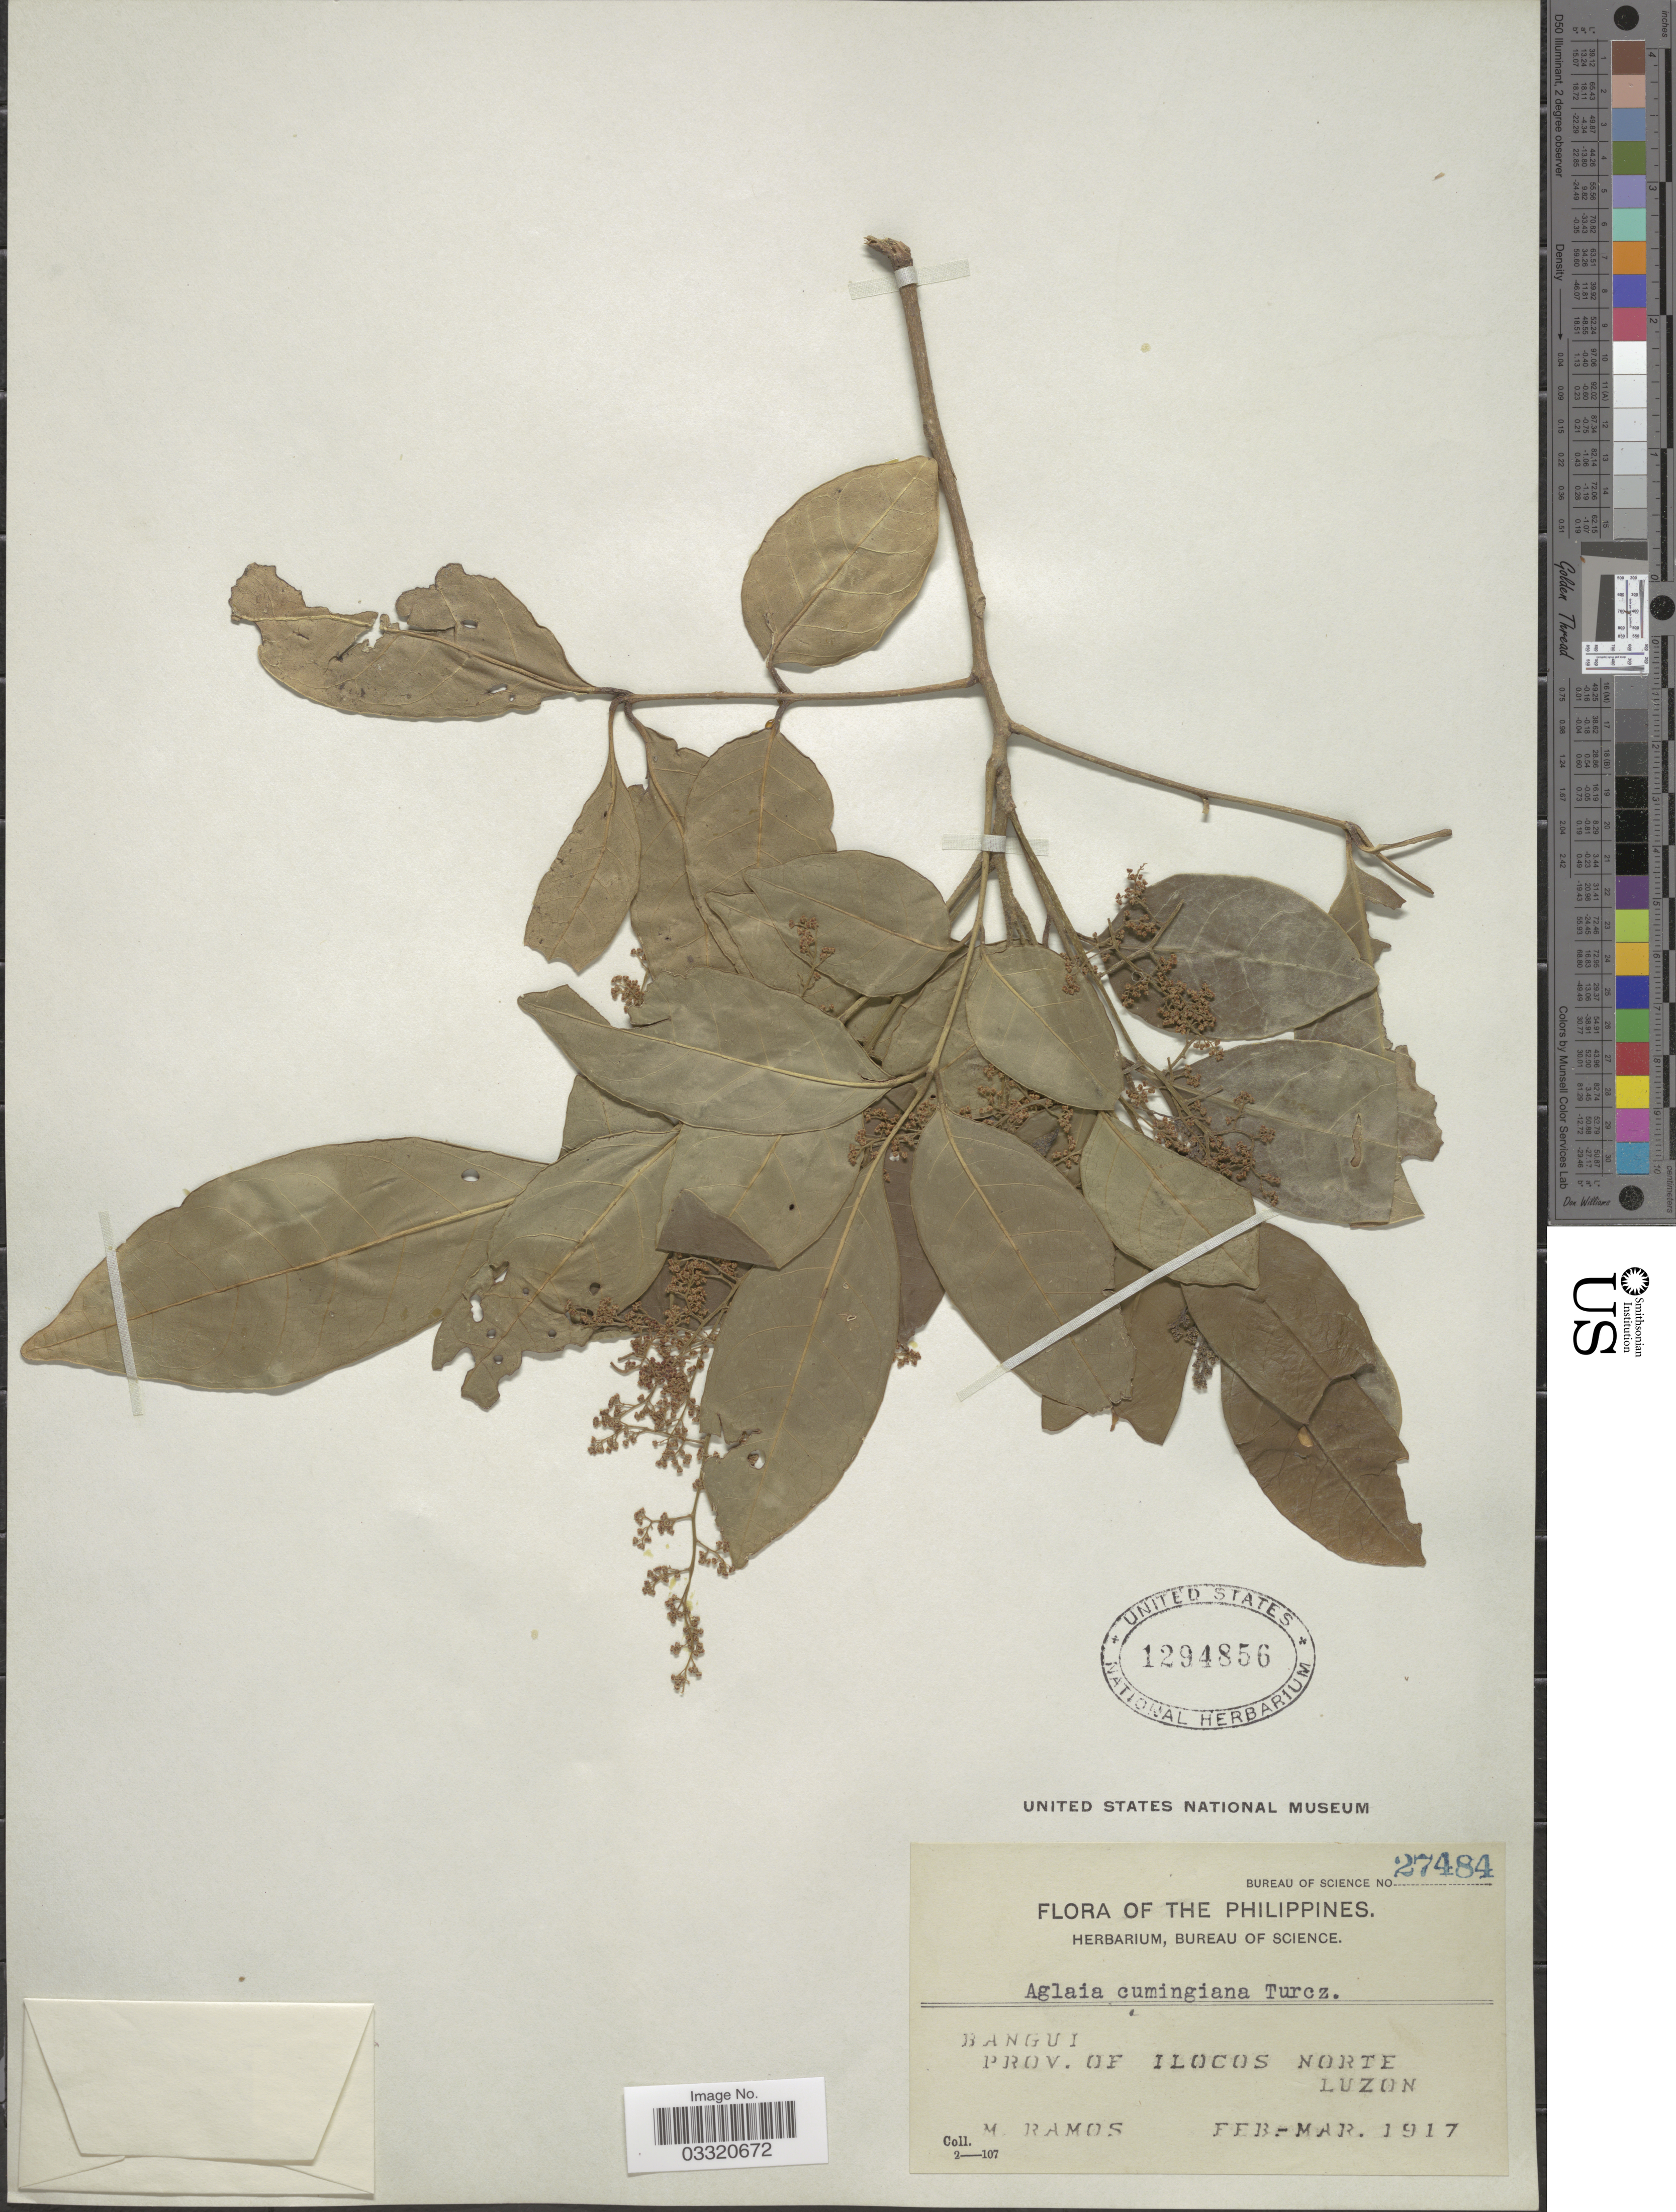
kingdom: Plantae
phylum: Tracheophyta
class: Magnoliopsida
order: Sapindales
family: Meliaceae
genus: Aglaia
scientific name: Aglaia cumingiana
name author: Turcz.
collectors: M. Ramos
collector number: Bureau of Science 27484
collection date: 1917-02/1917-03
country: Philippines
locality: Bangu. Prov. of Ilocos Norte Luzon.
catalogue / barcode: US 1294856